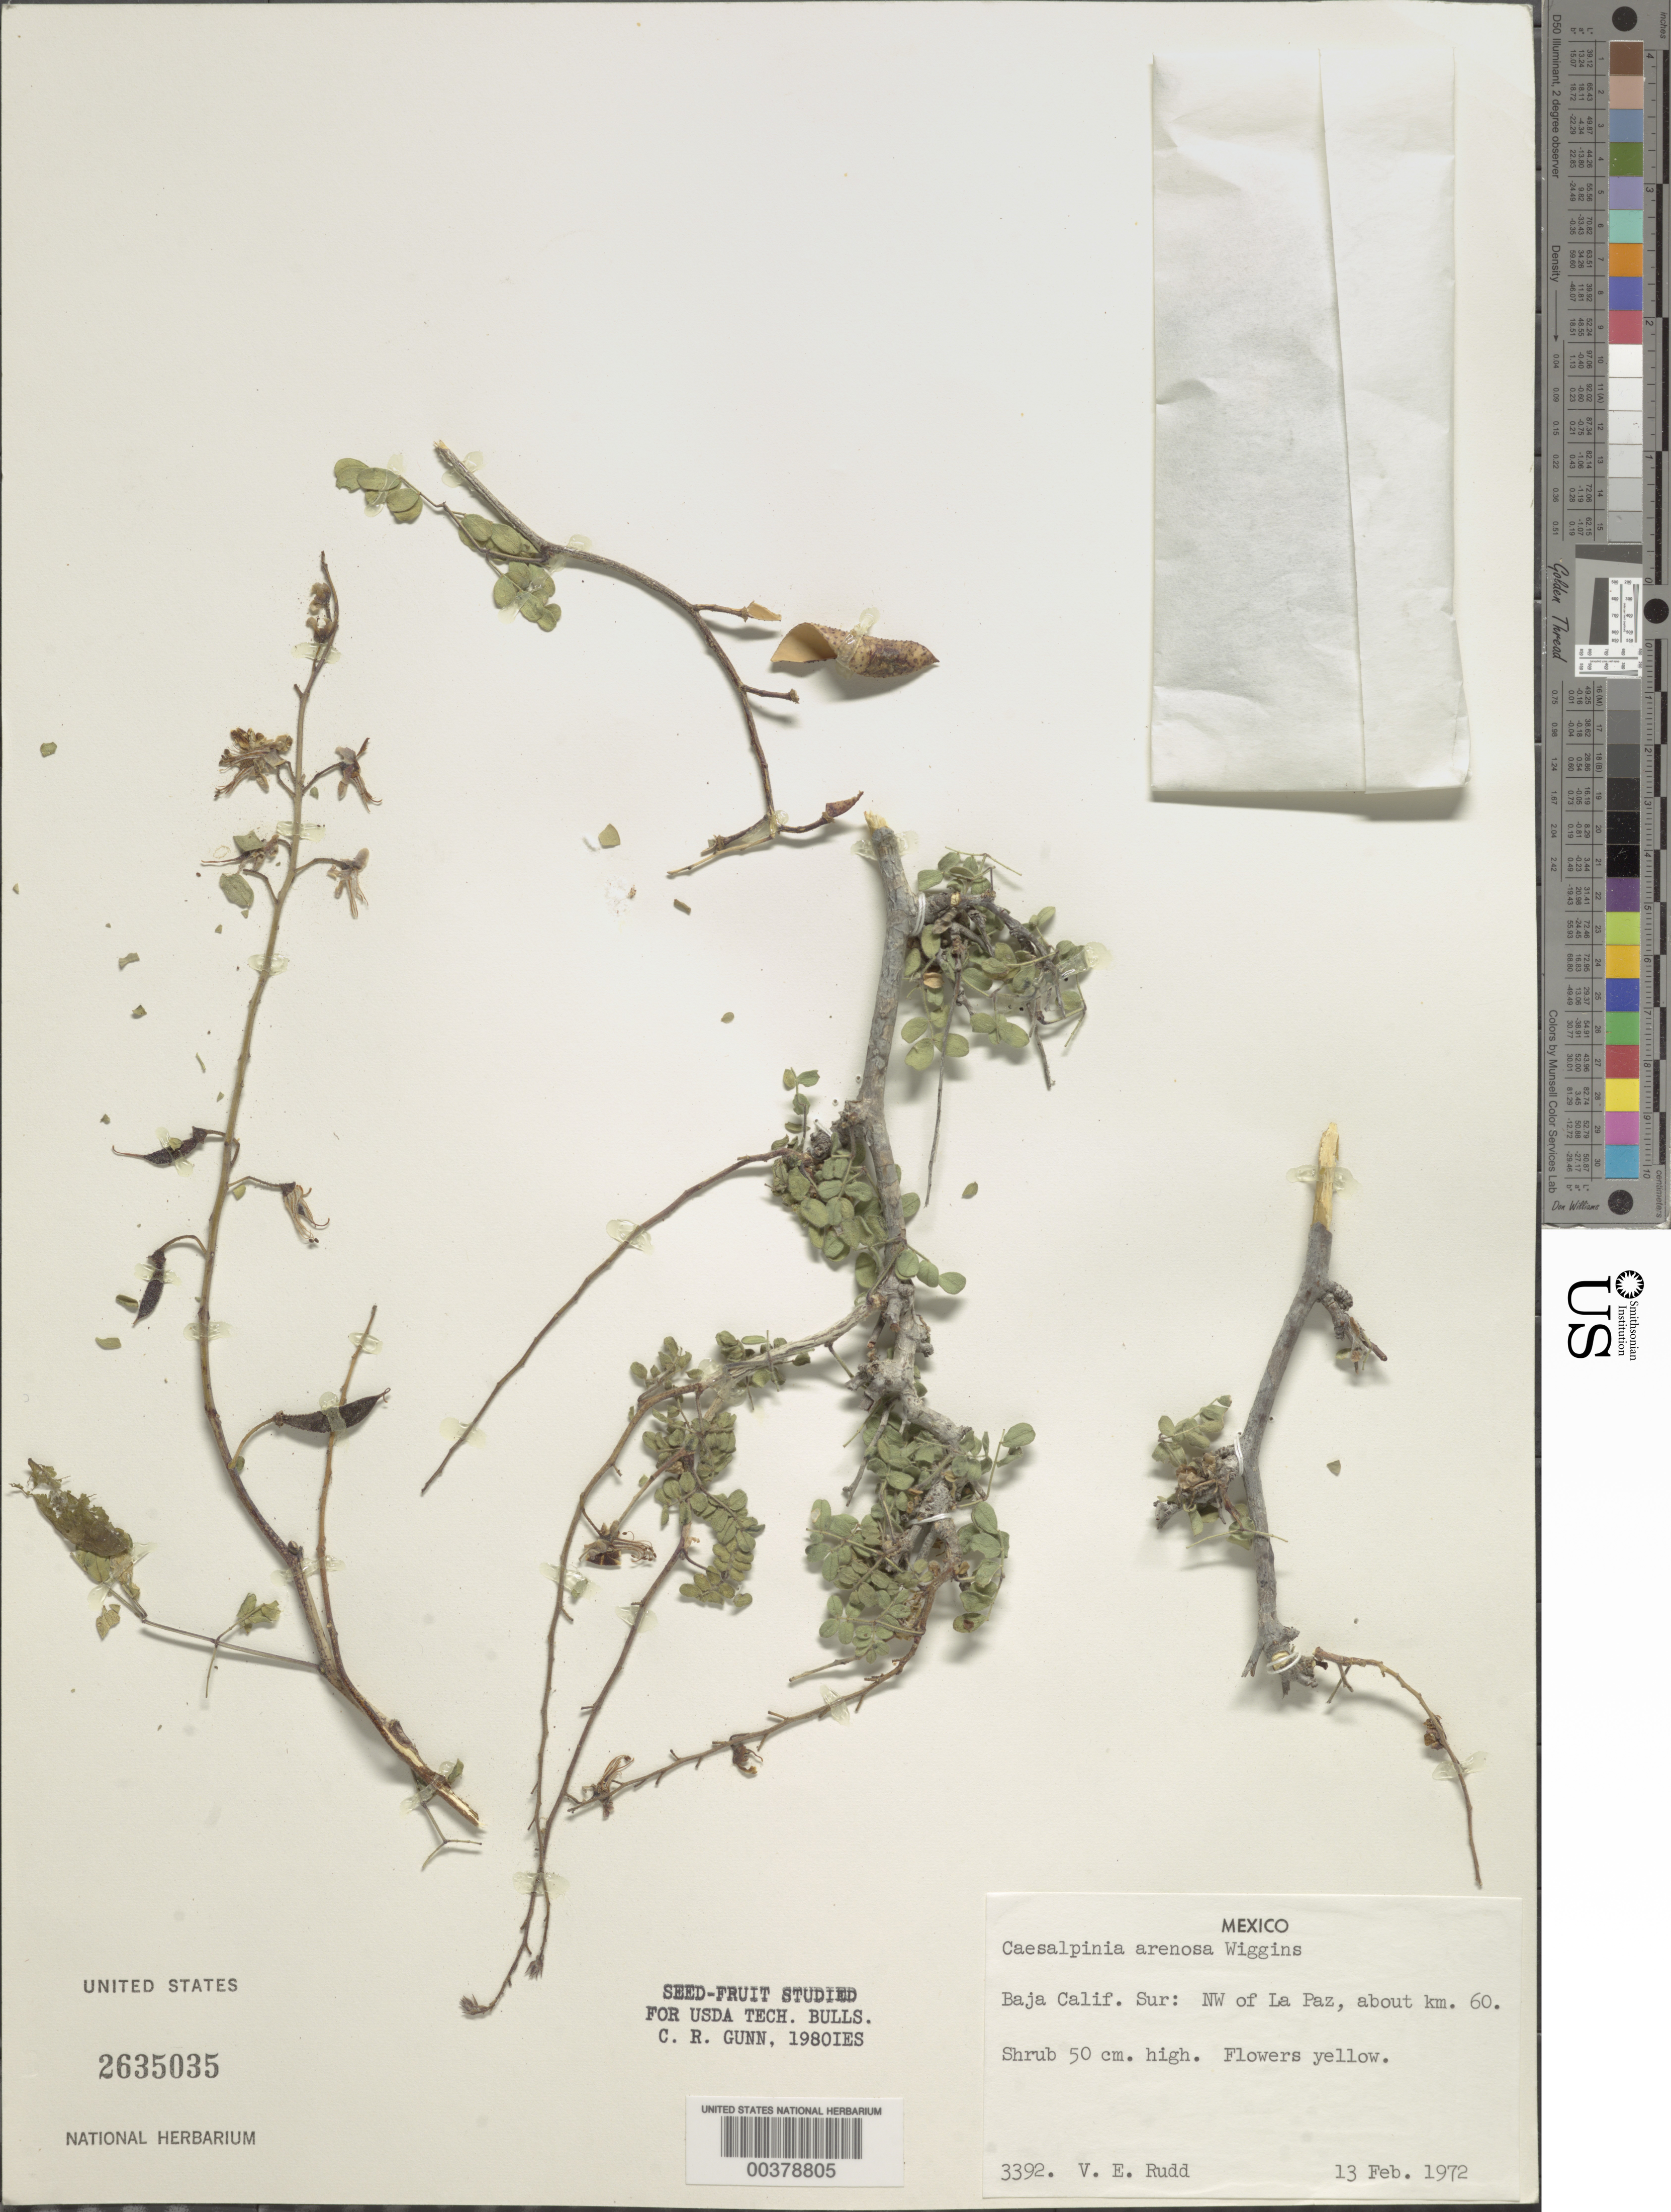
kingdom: Plantae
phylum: Tracheophyta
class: Magnoliopsida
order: Fabales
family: Fabaceae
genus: Erythrostemon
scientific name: Erythrostemon pannosus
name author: (K. Brandegee) Gagnon & G.P. Lewis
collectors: V. E. Rudd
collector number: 3392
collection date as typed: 13 Feb 1972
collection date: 1972-02-13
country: Mexico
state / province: Baja California Sur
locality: Nw of La Paz, about km 60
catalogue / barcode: US 2635035